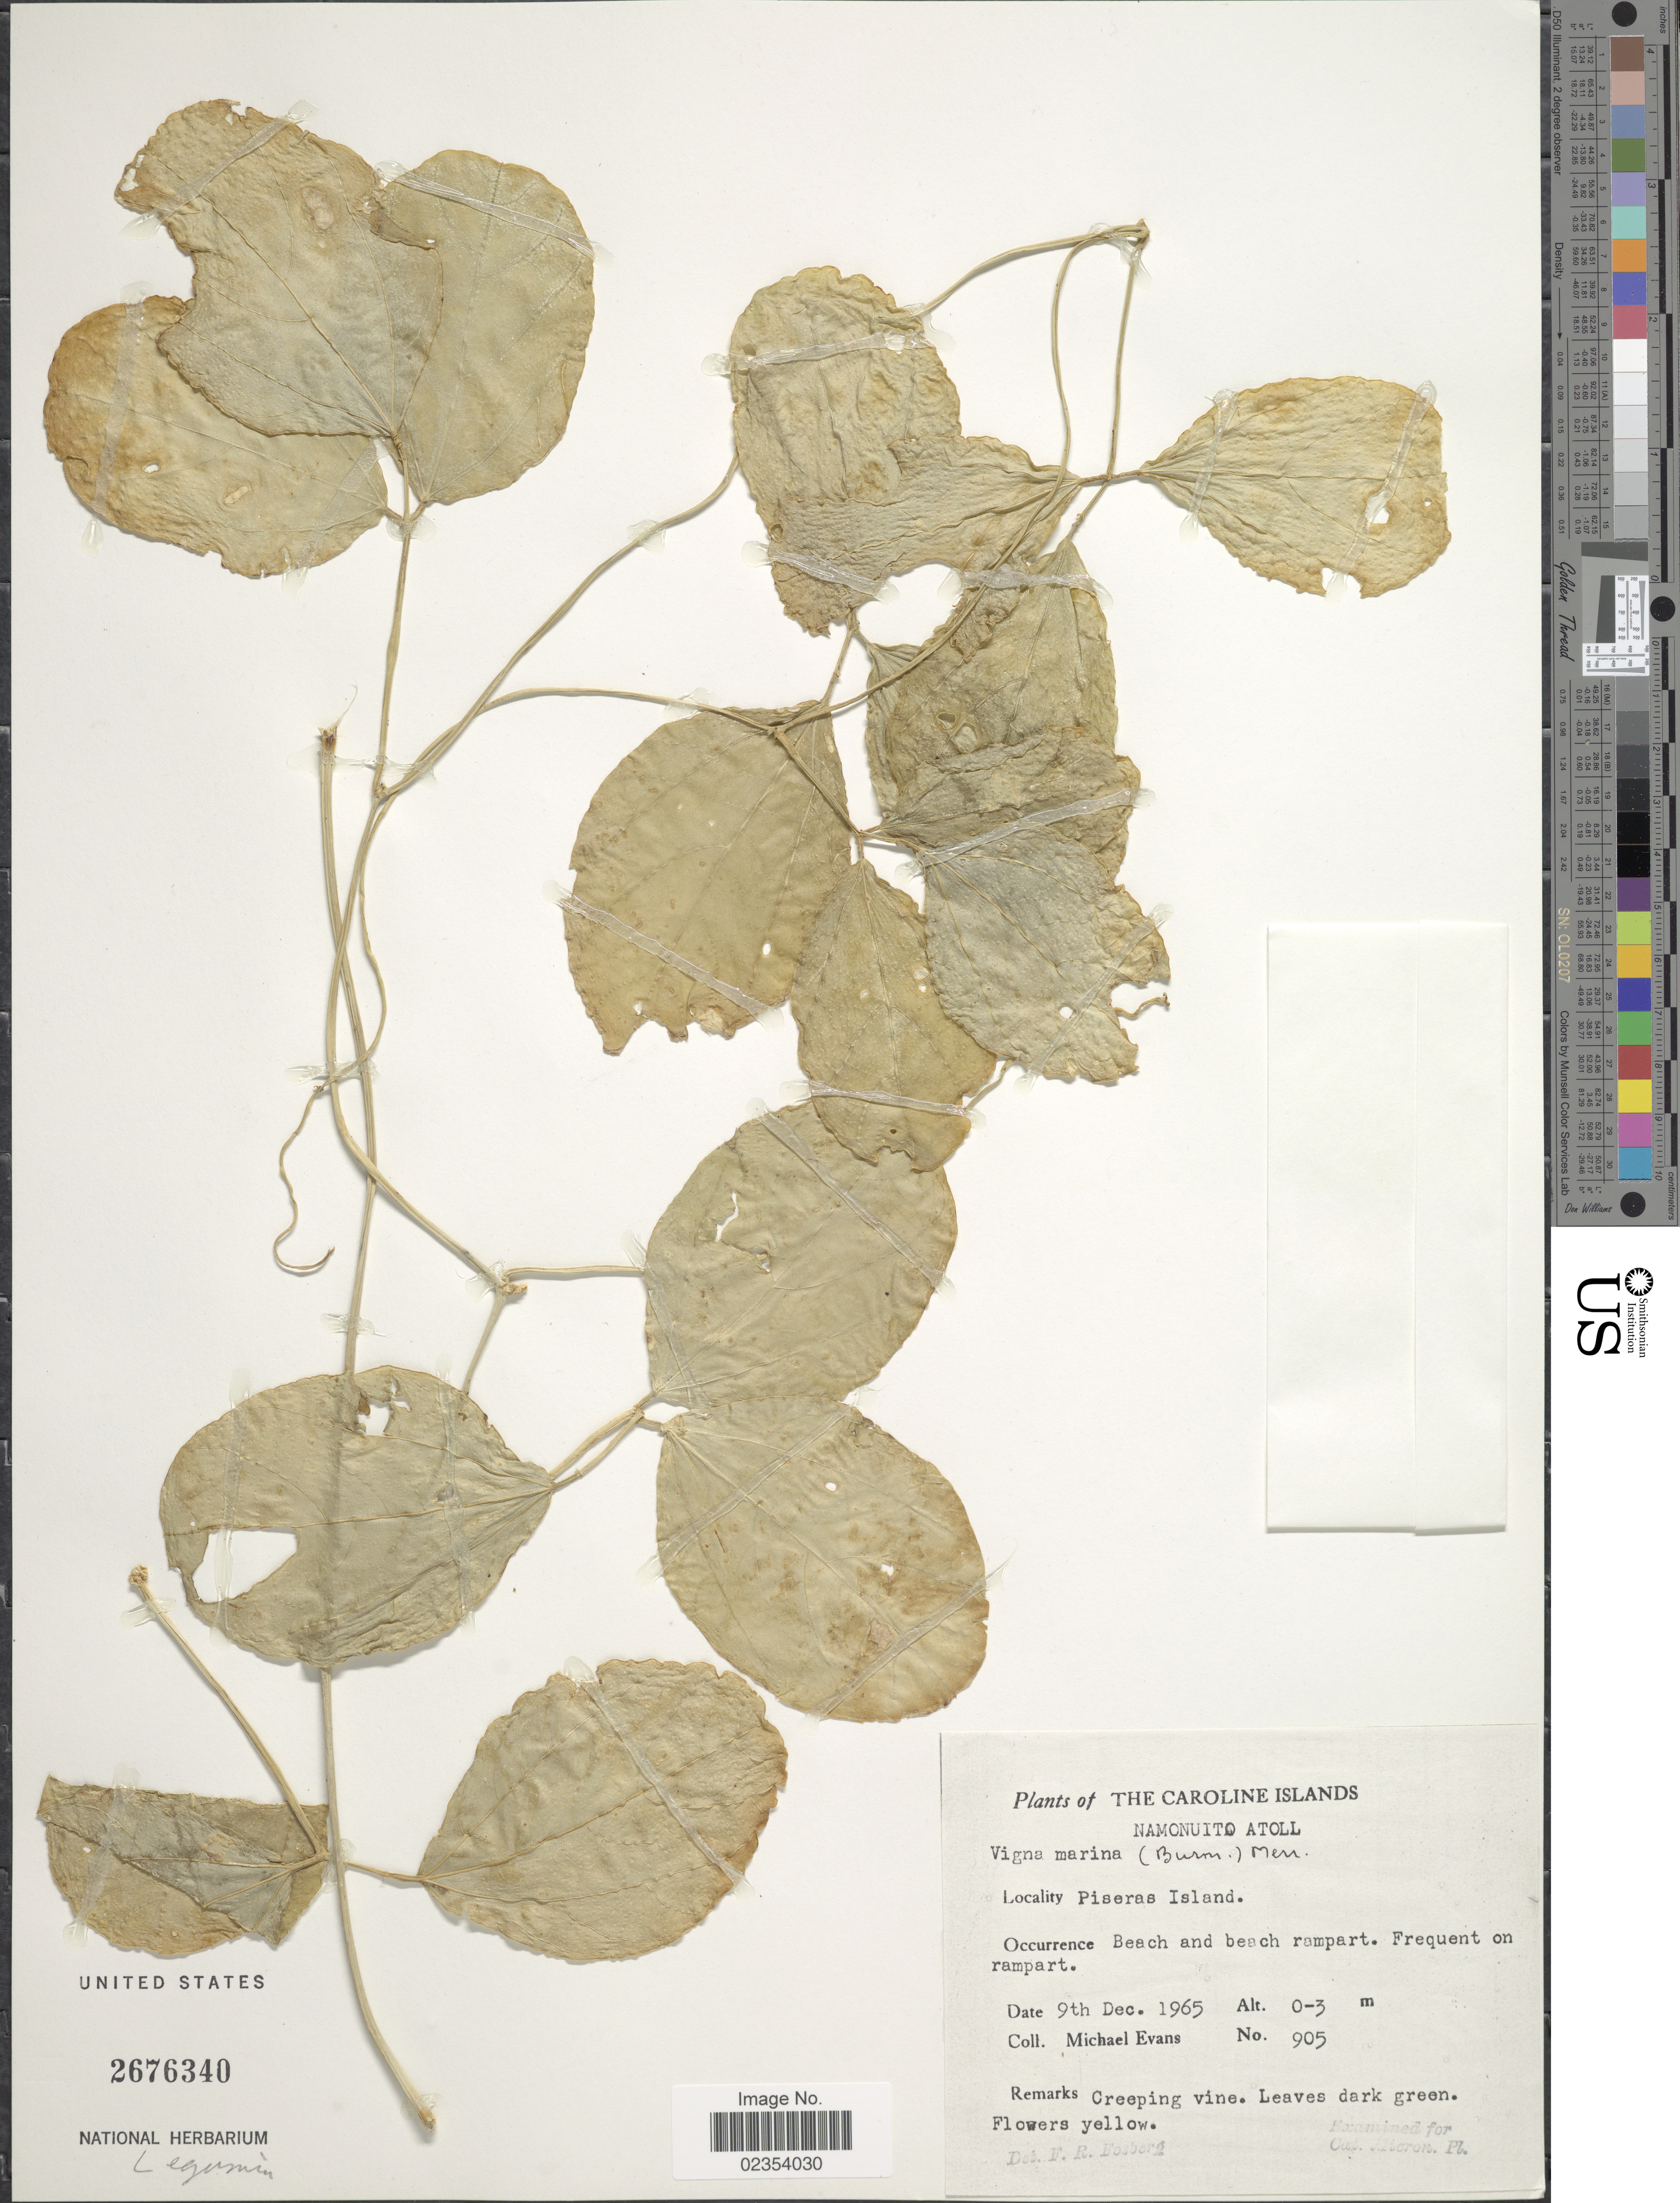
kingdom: Plantae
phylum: Tracheophyta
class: Magnoliopsida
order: Fabales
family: Fabaceae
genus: Vigna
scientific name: Vigna marina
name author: (Burm.) Merr.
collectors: M. Evans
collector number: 905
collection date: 1965-12-09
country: Micronesia, Federated States of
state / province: Truk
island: Namonuito Atoll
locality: Caroline Islands. Namonuito Atoll. Piseras Island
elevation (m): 0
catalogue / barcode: US 2676340